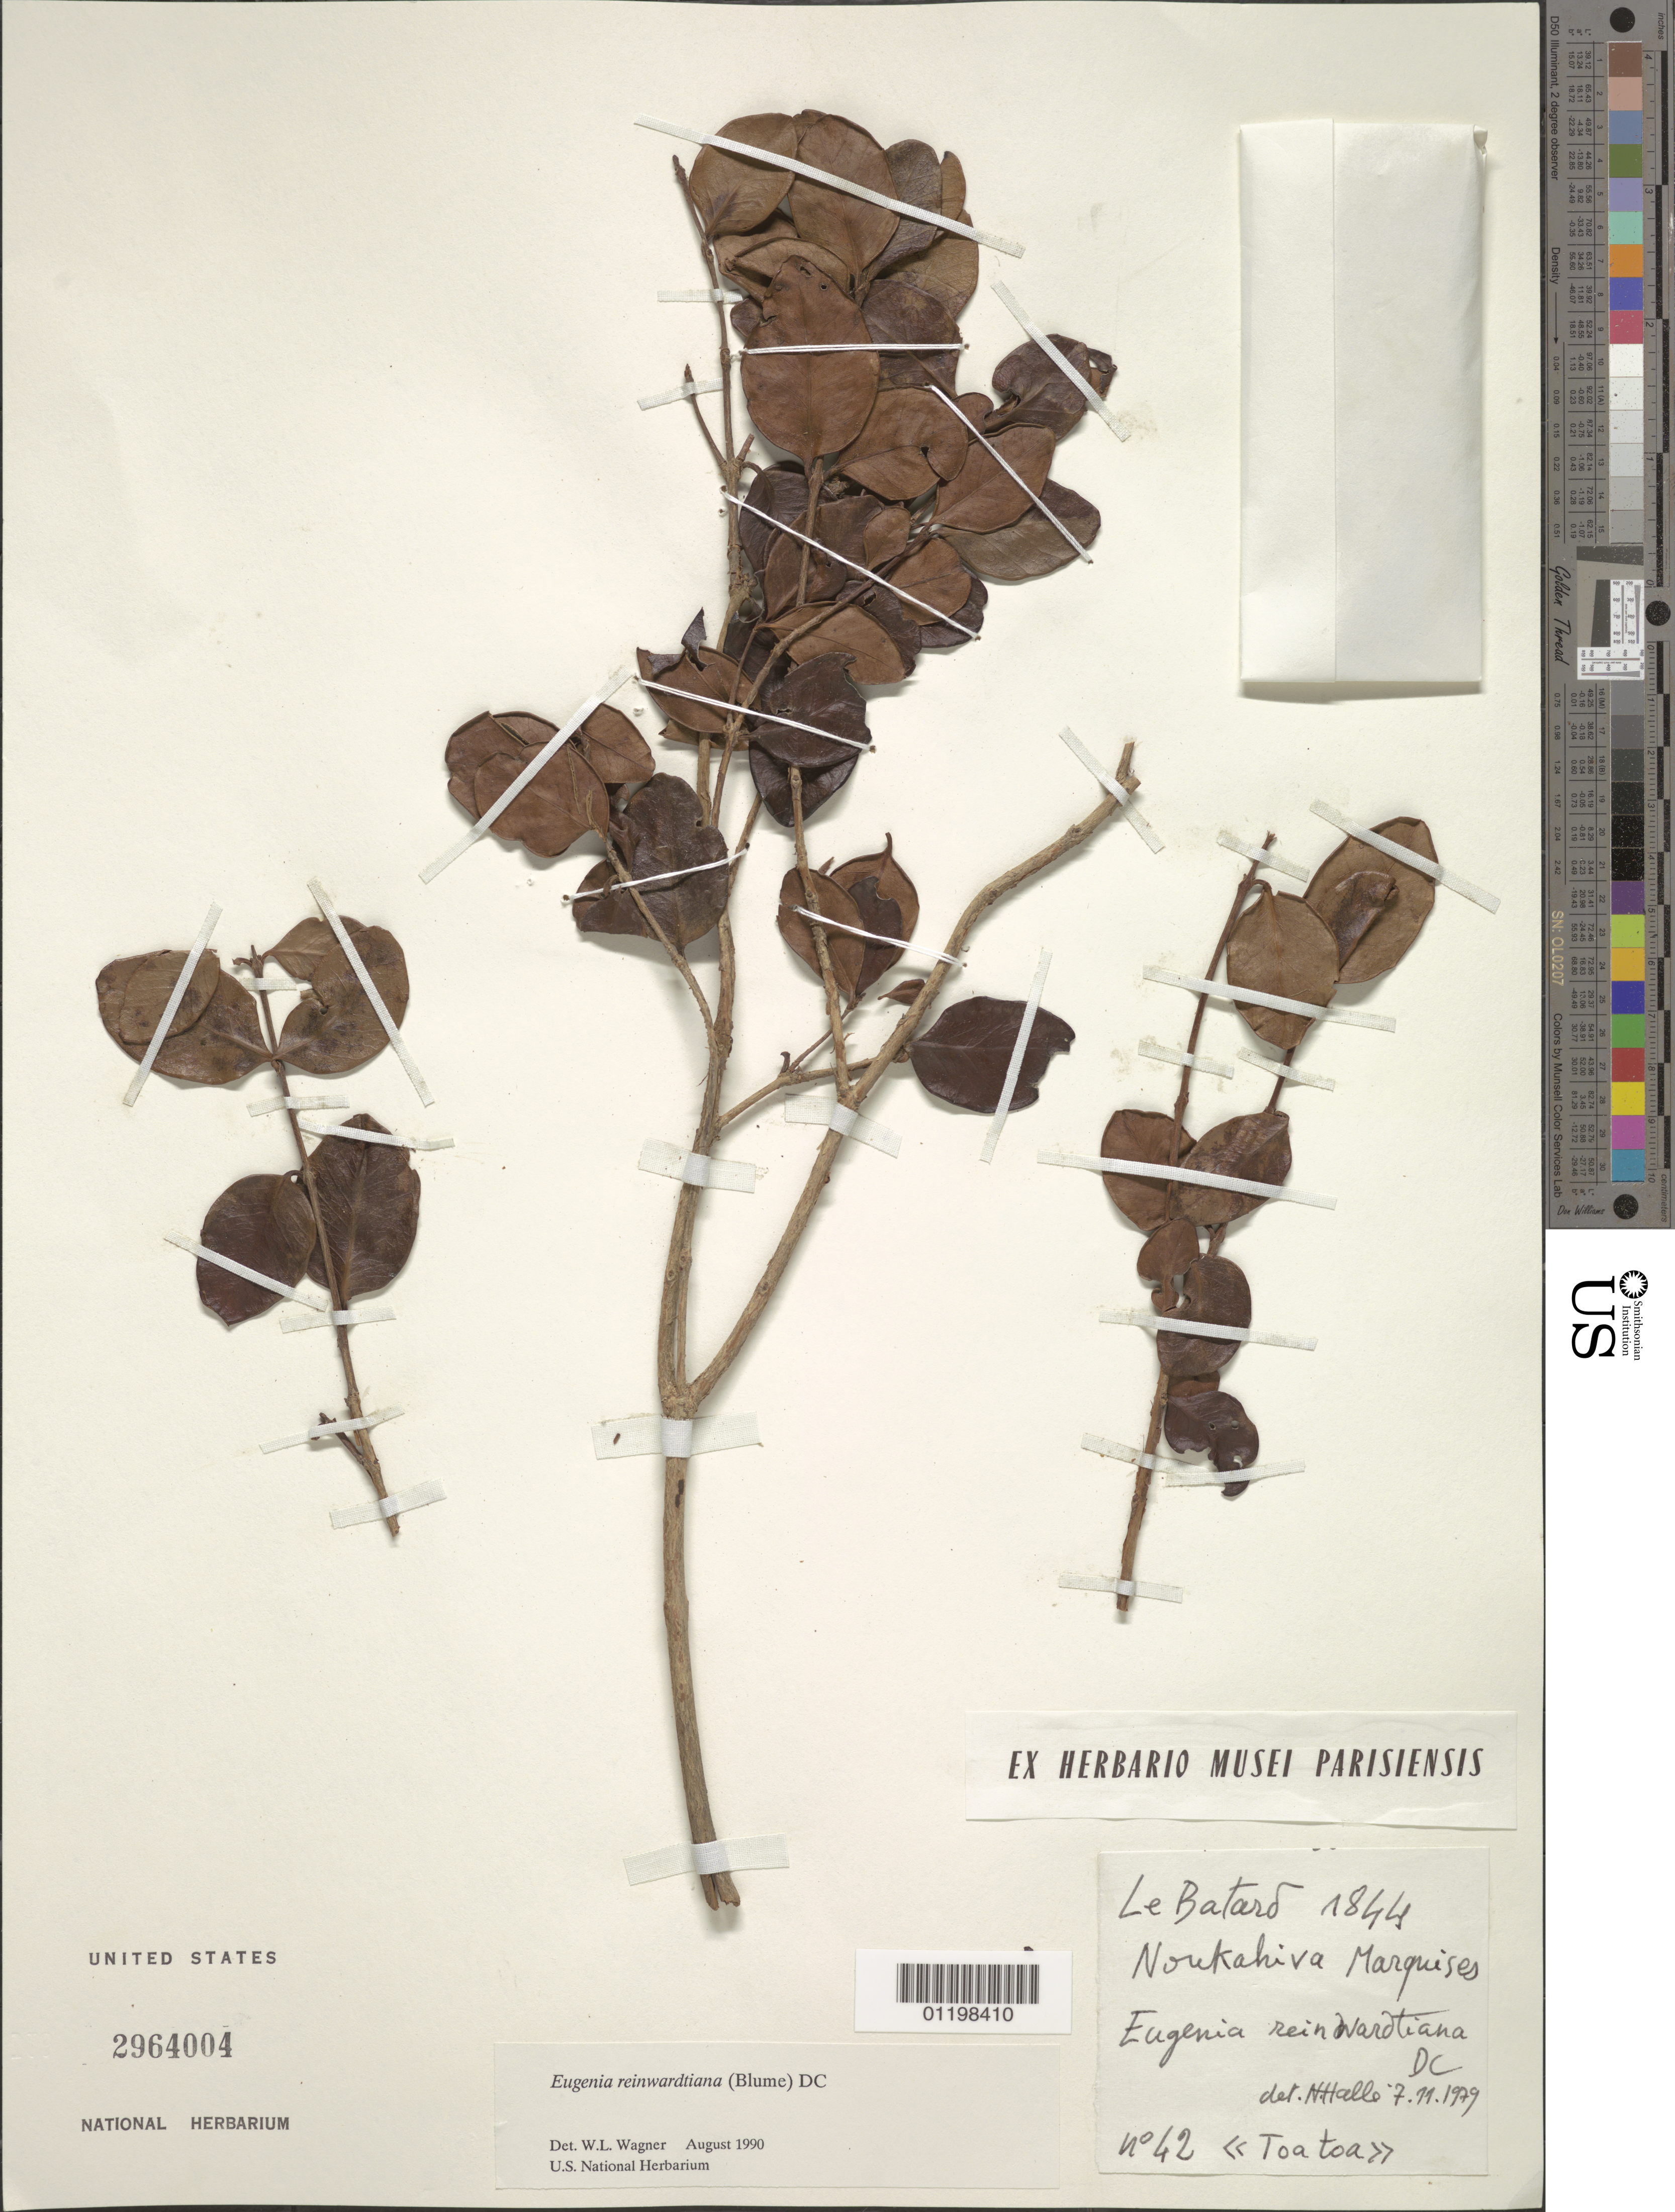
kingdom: Plantae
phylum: Tracheophyta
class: Magnoliopsida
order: Myrtales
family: Myrtaceae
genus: Eugenia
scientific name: Eugenia reinwardtiana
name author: (Blume) DC.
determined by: Wagner, W. L., (BOT), Smithsonian Institution - National Museum of Natural History (UNITED STATES)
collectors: LeBatard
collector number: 42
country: French Polynesia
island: Nuku Hiva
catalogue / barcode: US 2964004